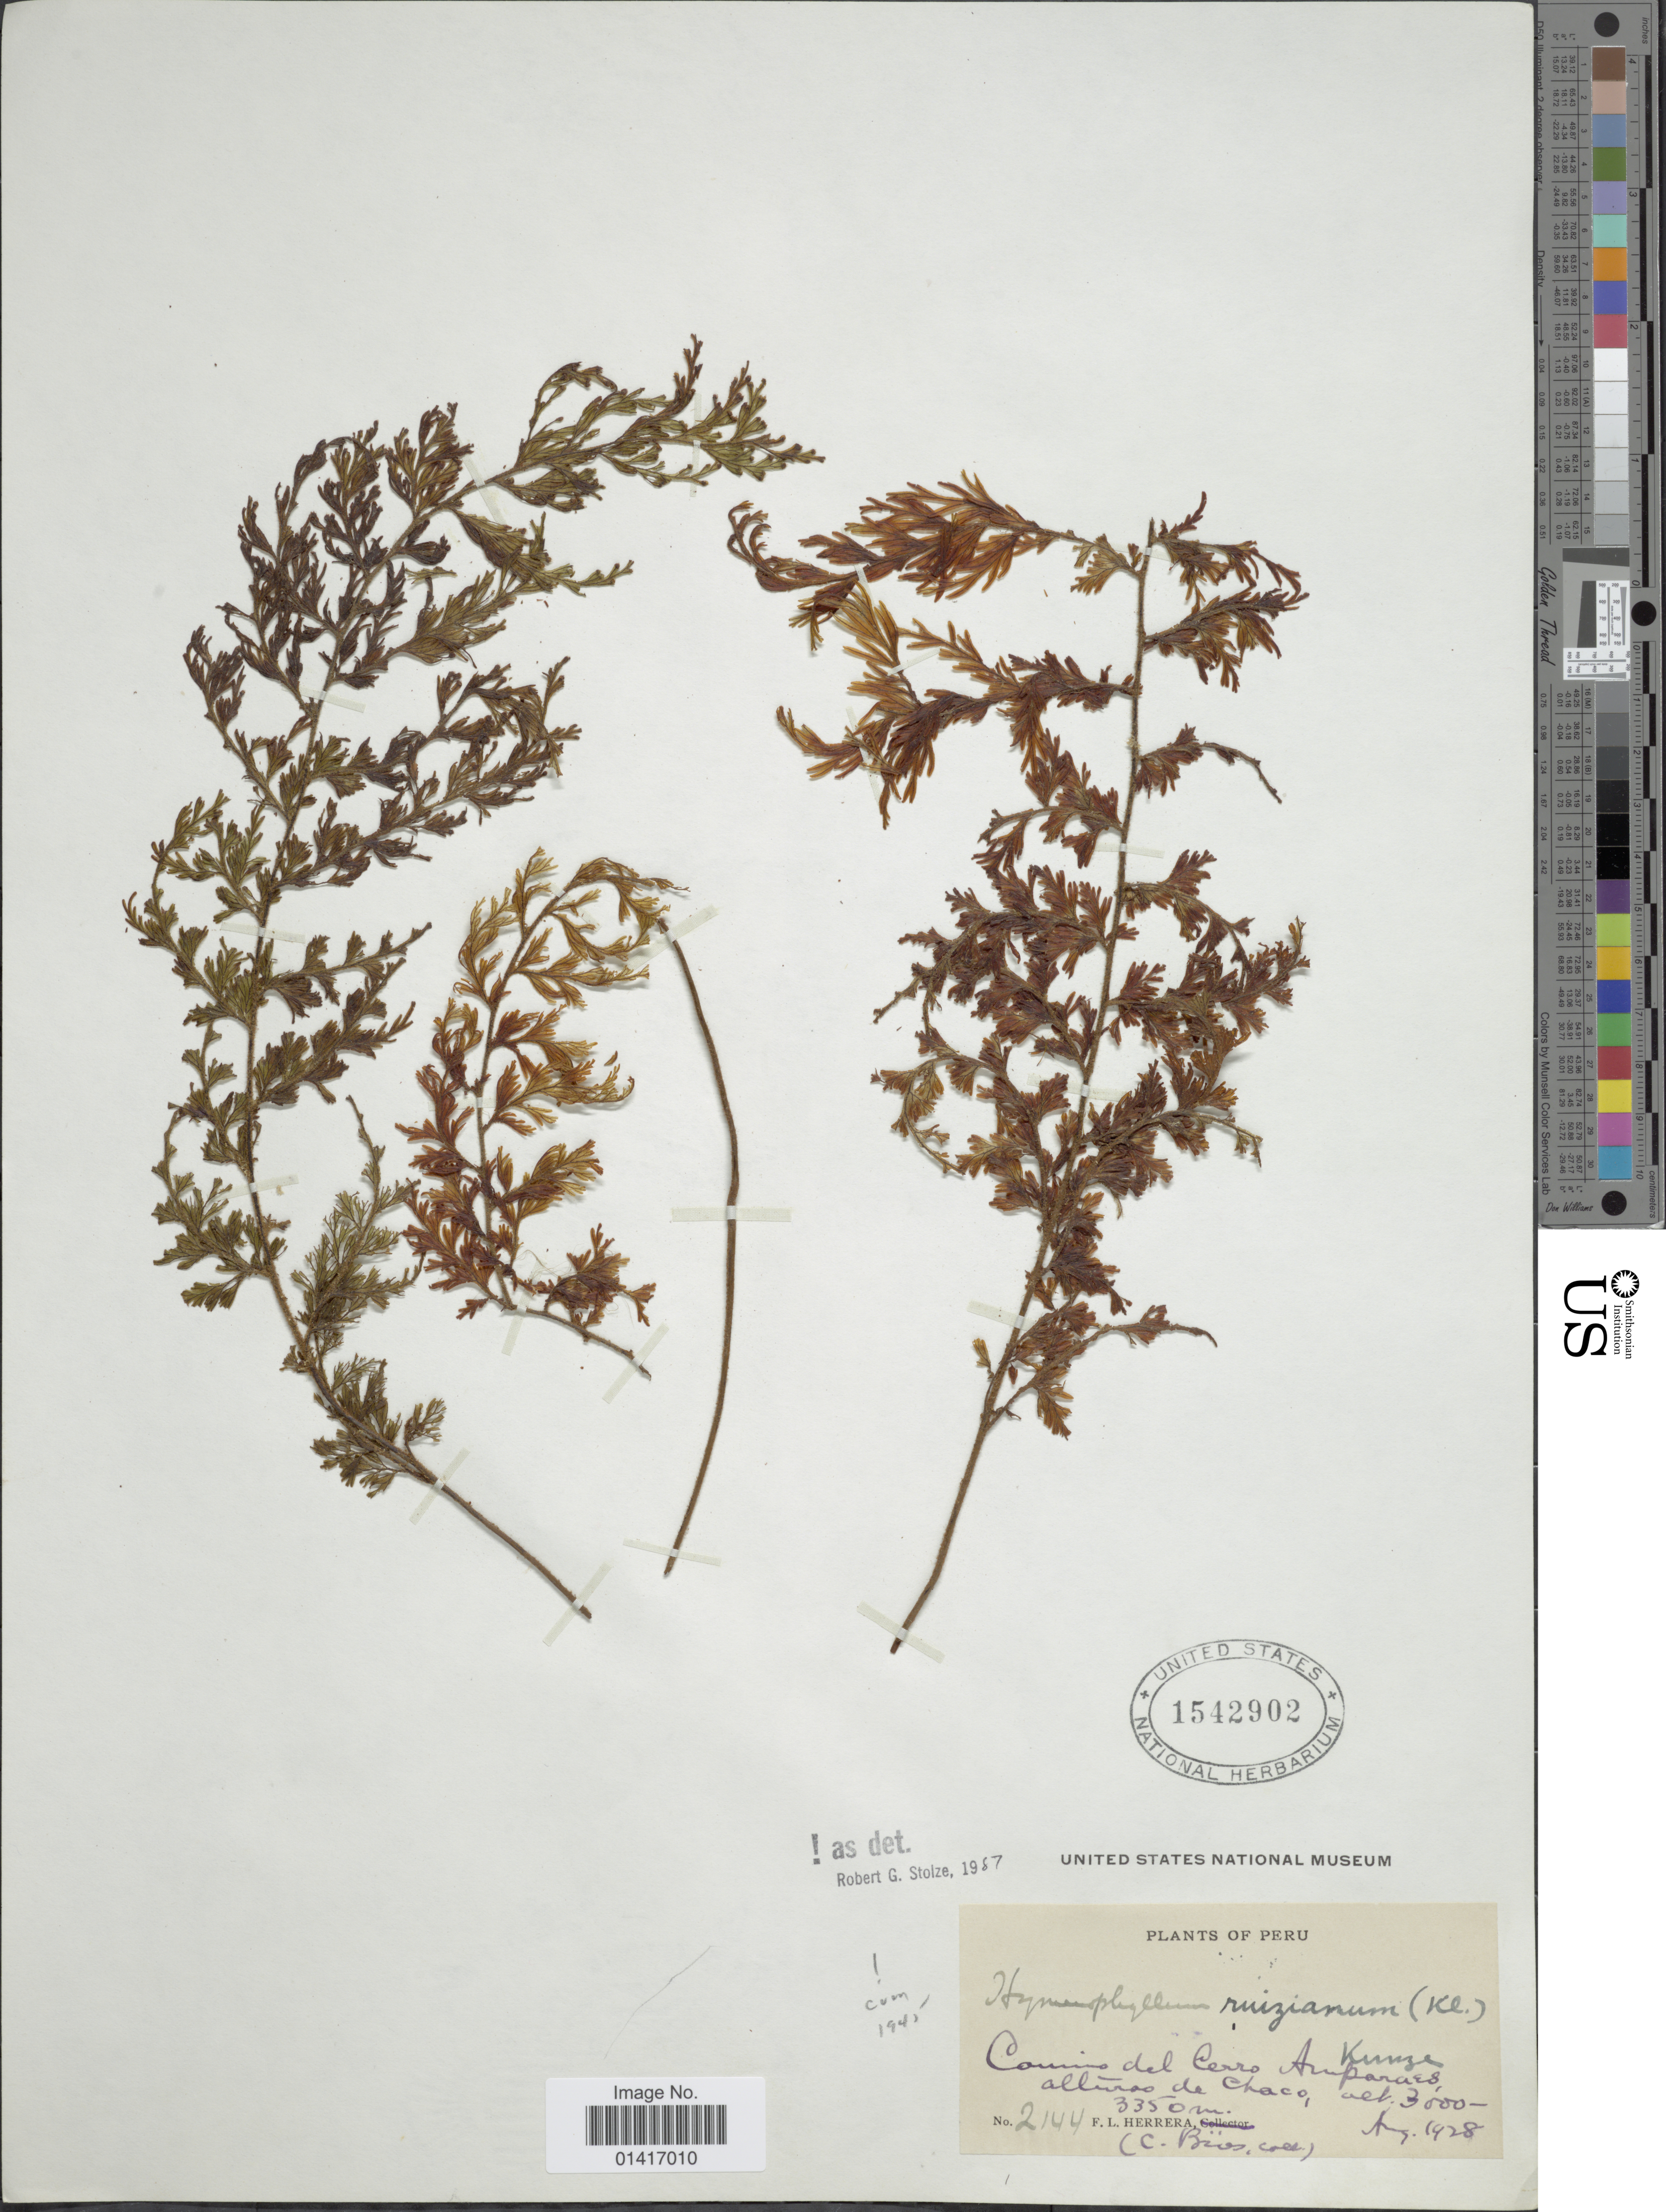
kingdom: Plantae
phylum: Tracheophyta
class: Polypodiopsida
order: Hymenophyllales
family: Hymenophyllaceae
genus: Hymenophyllum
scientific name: Hymenophyllum ruizianum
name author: (Klotzsch) Kunze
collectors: C. Bues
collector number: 2144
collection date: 1928-08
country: Peru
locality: Camino del Cerro Amparaes, alturas de Chaco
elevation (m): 3000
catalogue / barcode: US 1542902